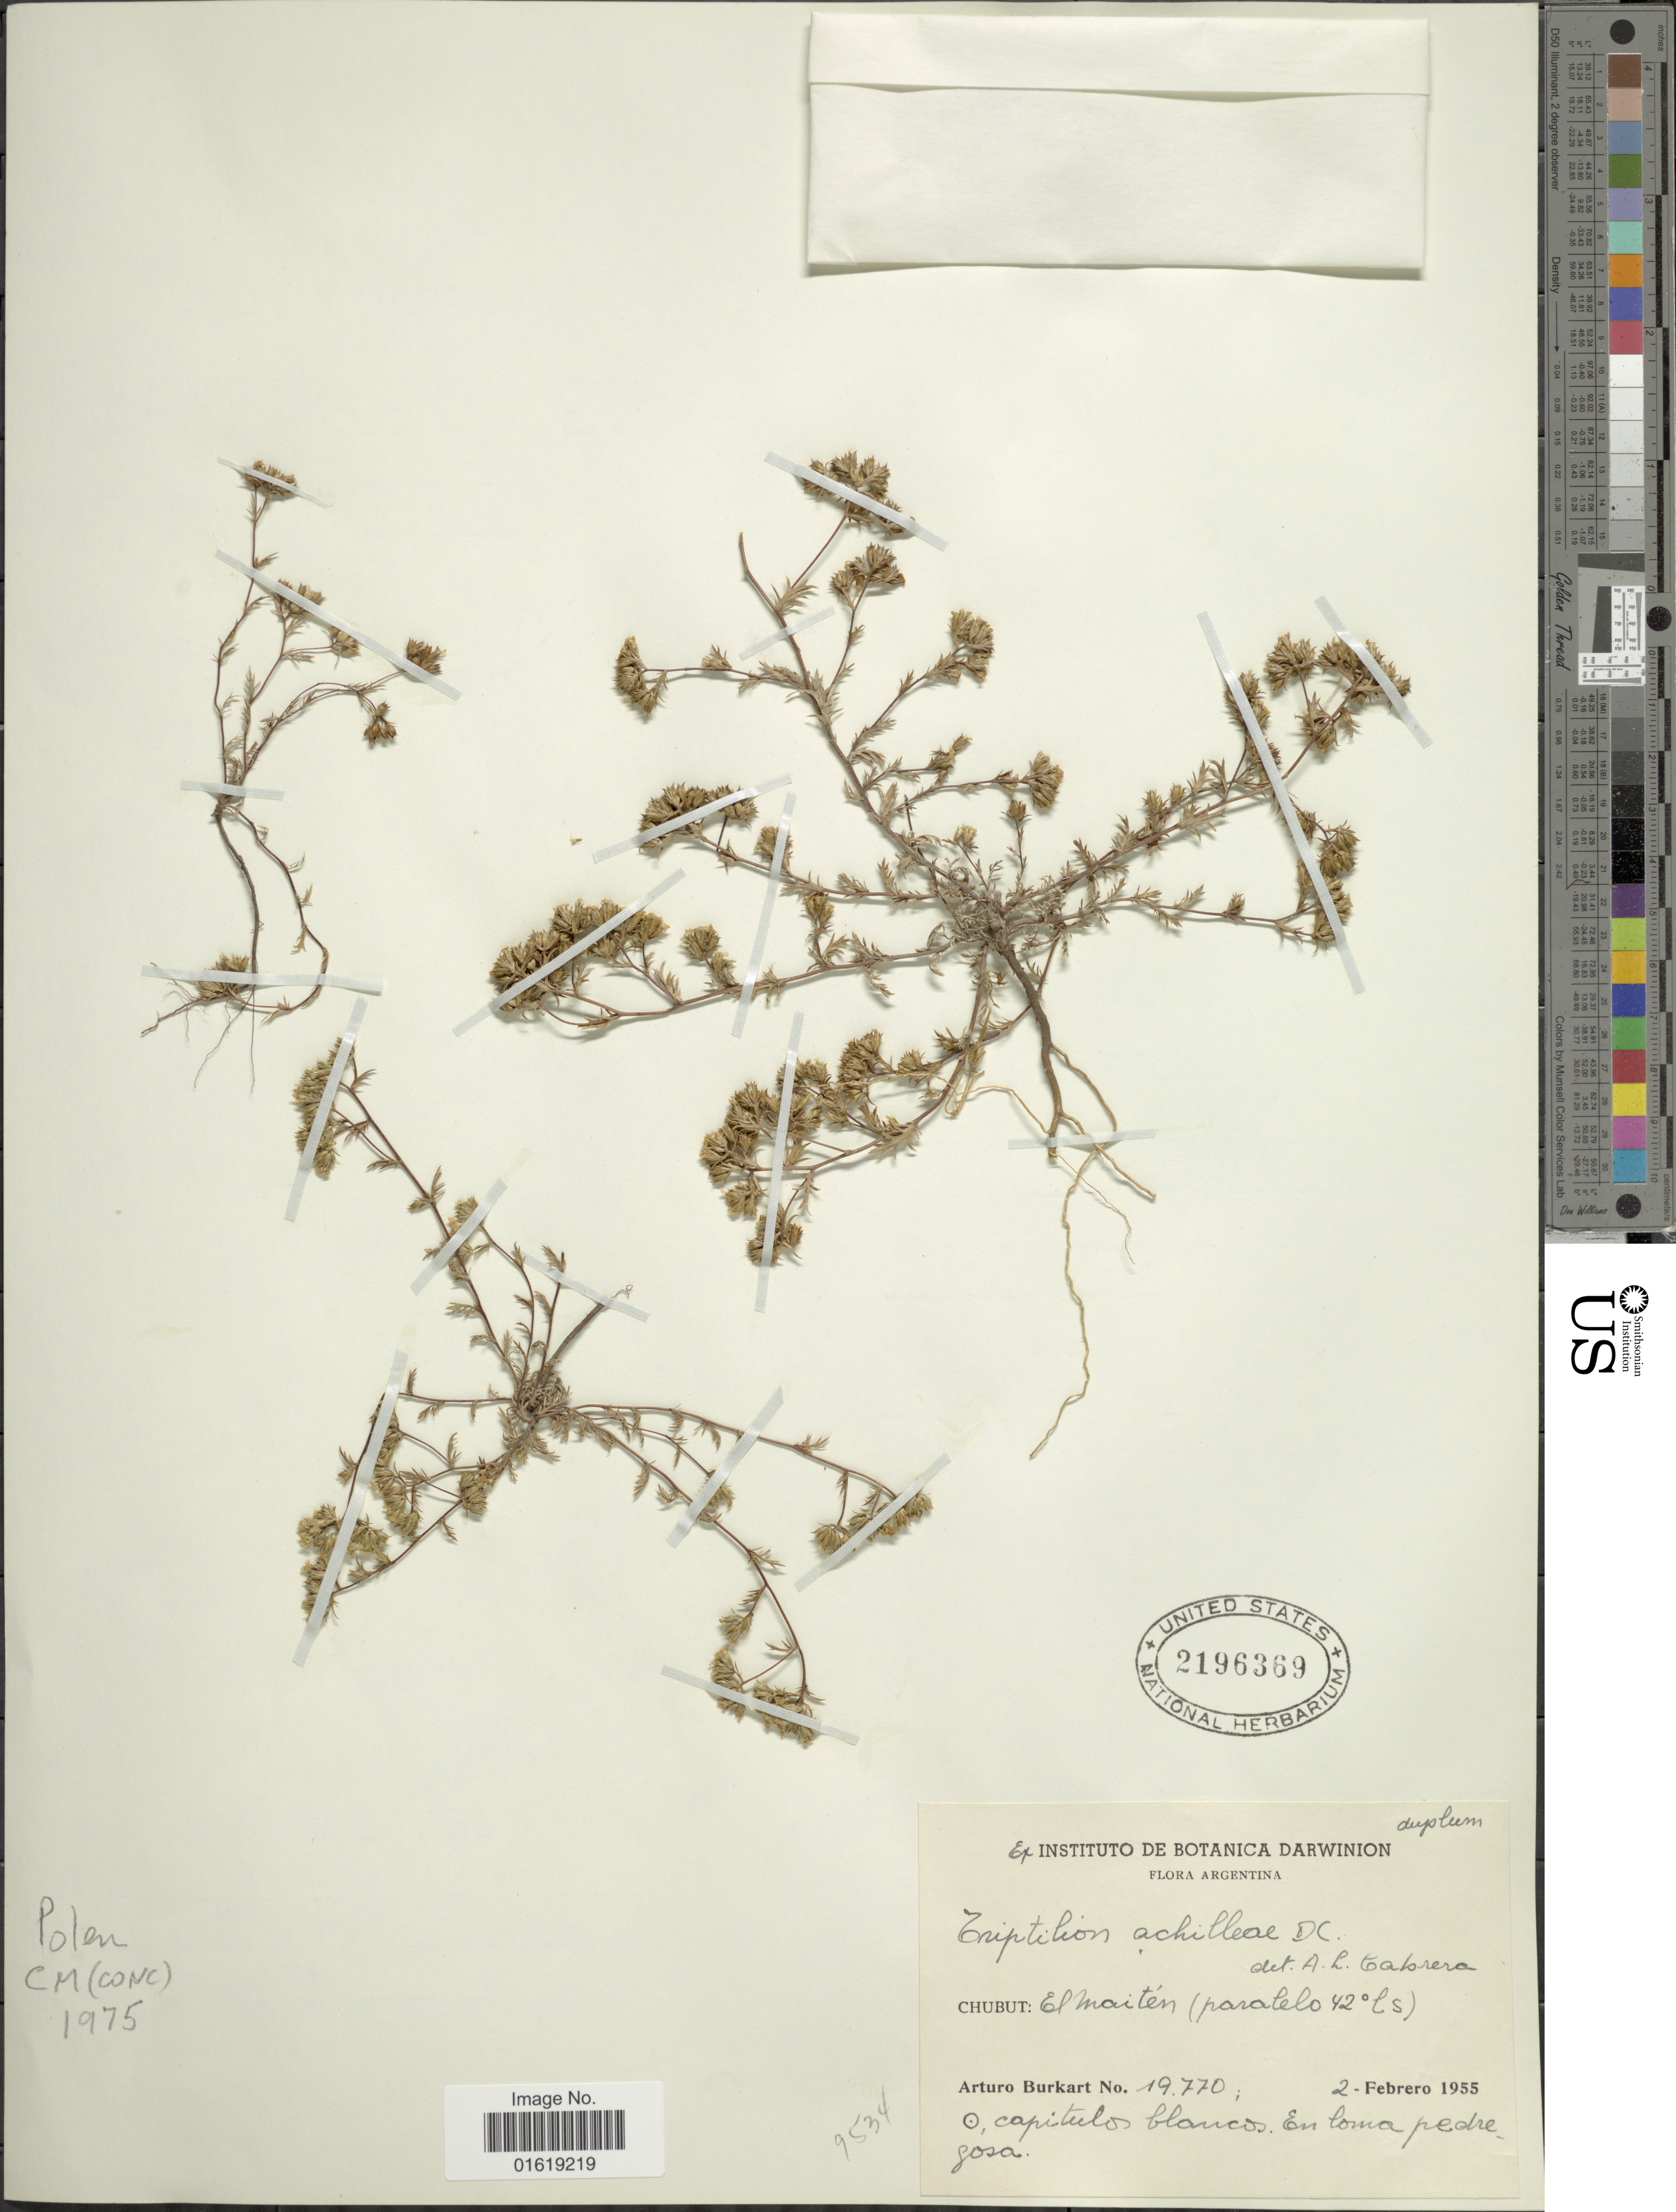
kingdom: Plantae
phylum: Tracheophyta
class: Magnoliopsida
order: Asterales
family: Asteraceae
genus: Triptilion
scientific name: Triptilion achilleae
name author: DC.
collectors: A. E. Burkart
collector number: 19770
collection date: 1955-02-02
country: Argentina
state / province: Chubut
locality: Chubut: El Maitén (paralelo 42° ls).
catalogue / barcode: US 2196369